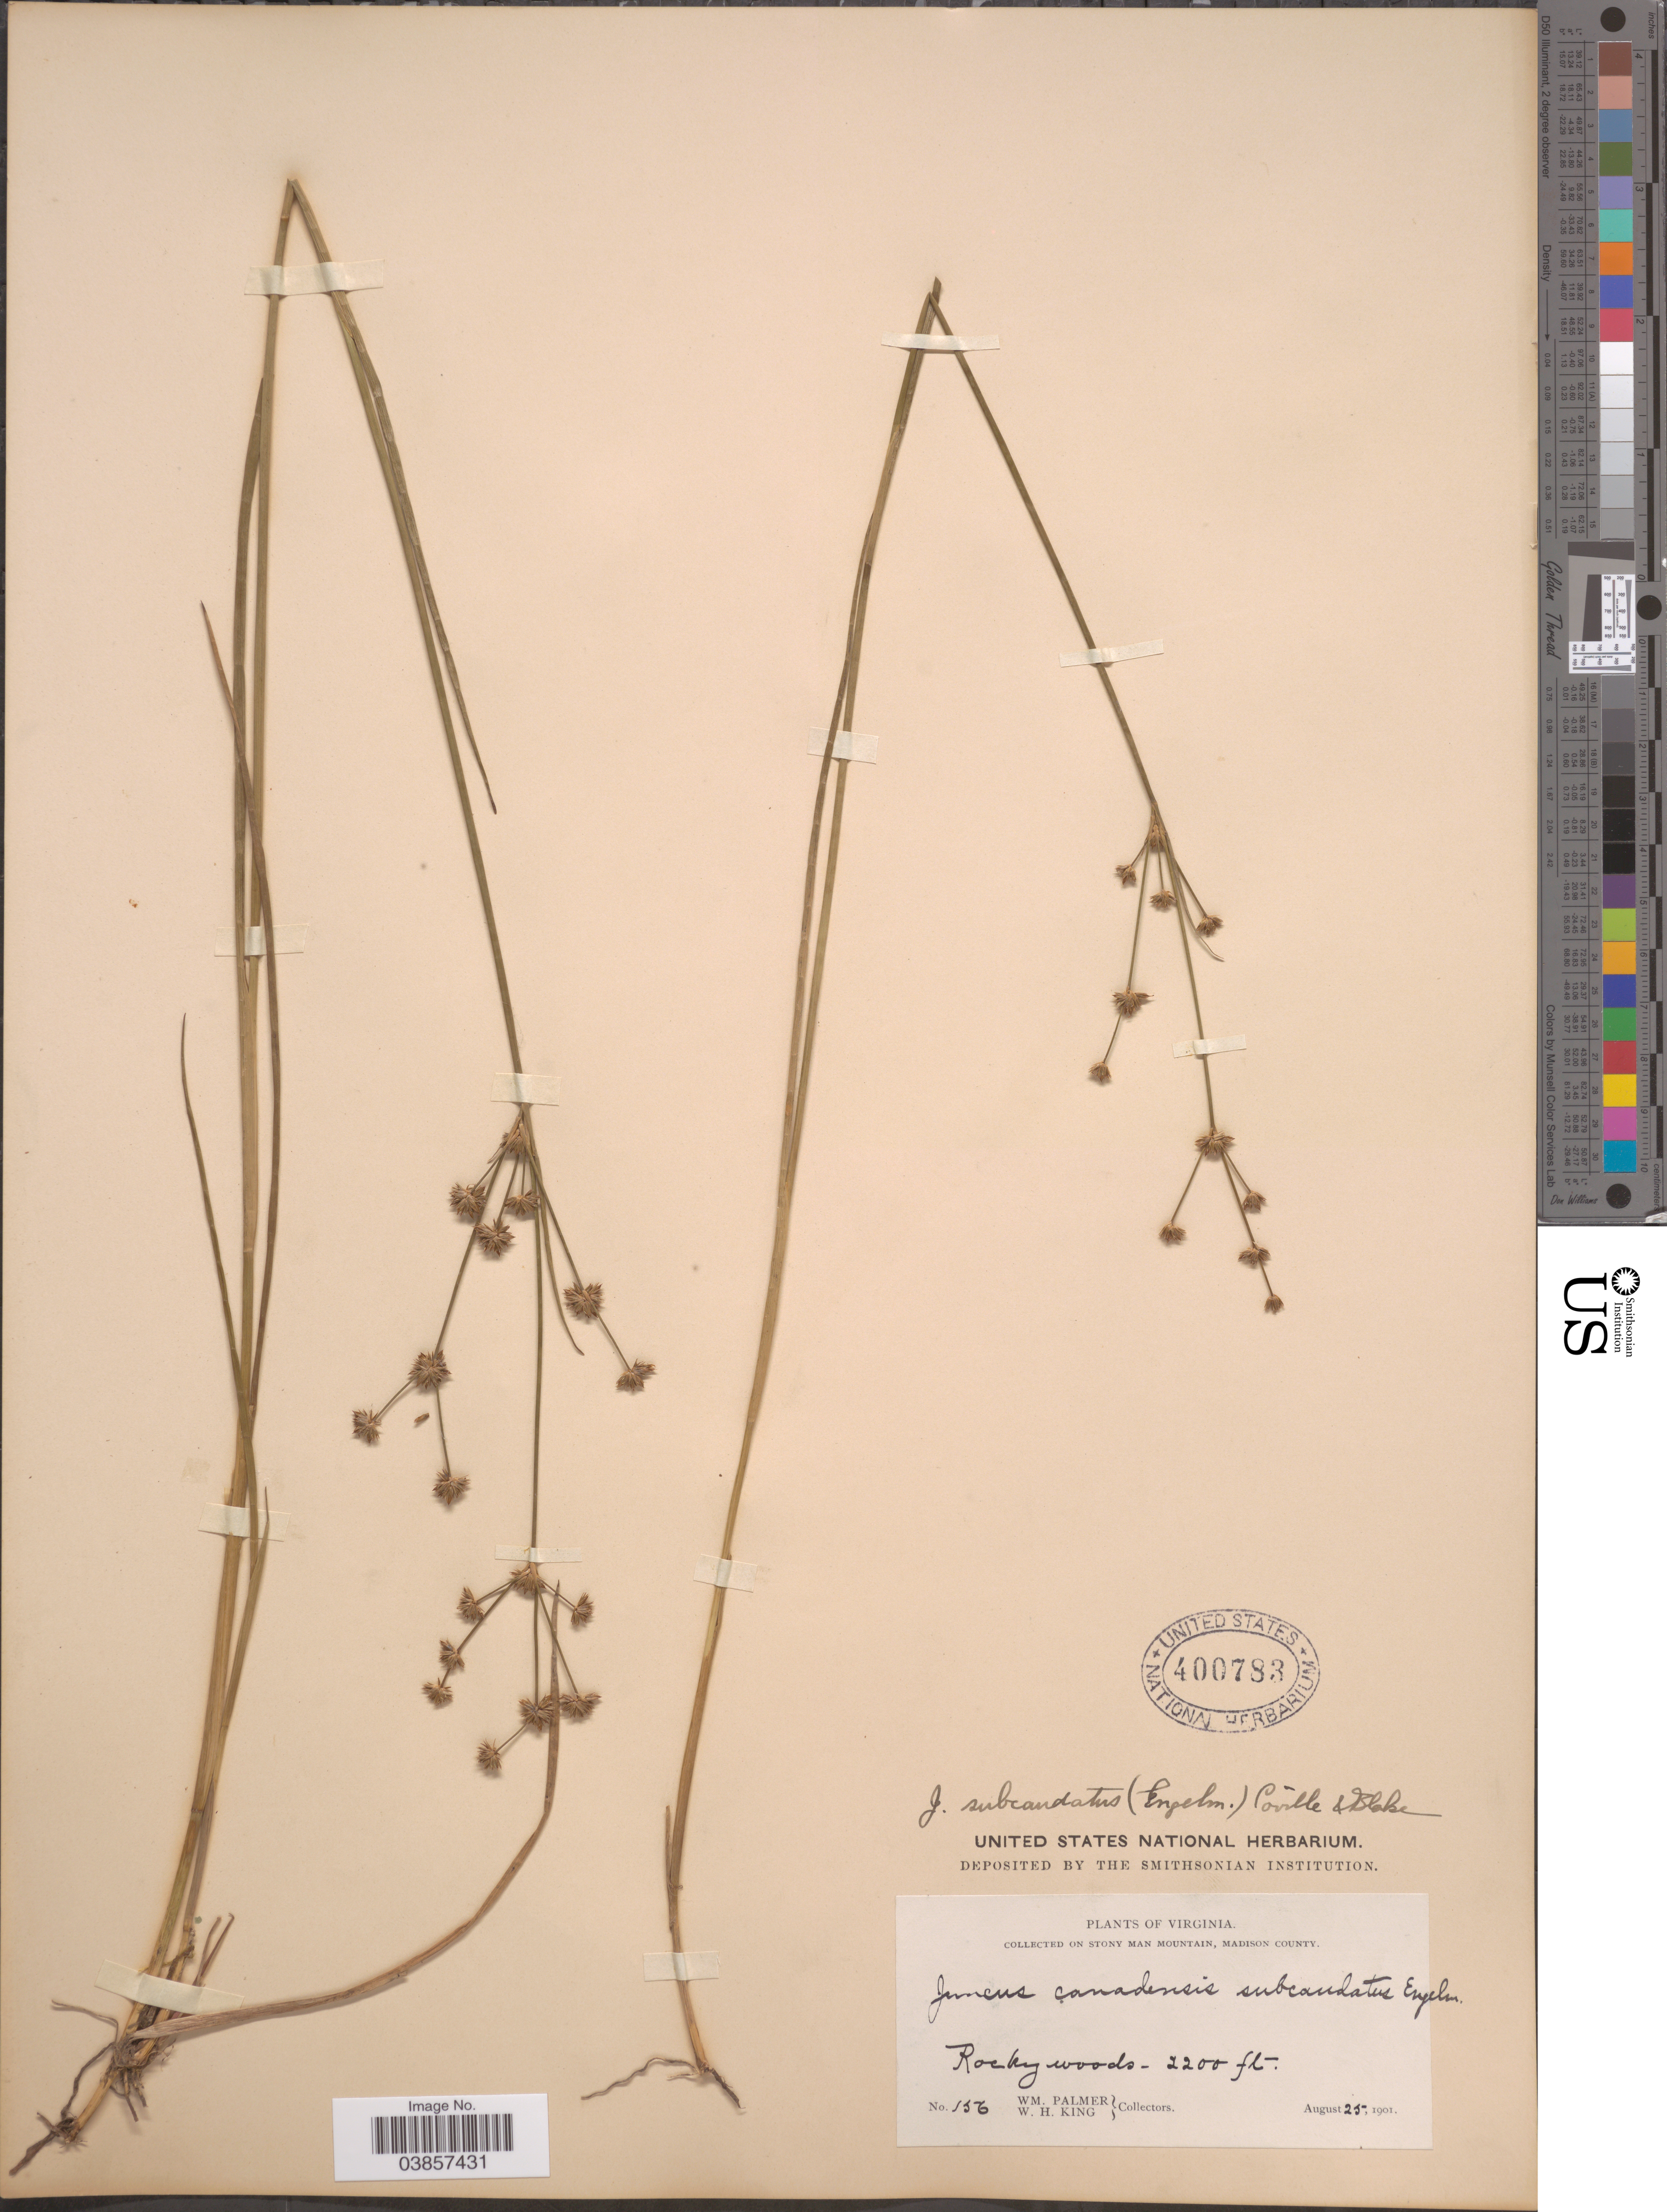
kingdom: Plantae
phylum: Tracheophyta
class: Liliopsida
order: Poales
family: Juncaceae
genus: Juncus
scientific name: Juncus subcaudatus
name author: (Engelm. ex A. Gray) Coville & S.F. Blake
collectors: W. Palmer & W. H. King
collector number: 156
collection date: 1901-08-25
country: United States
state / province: Virginia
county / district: Madison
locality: On Stony Man Mountain Rocky woods.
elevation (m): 671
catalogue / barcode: US 400783